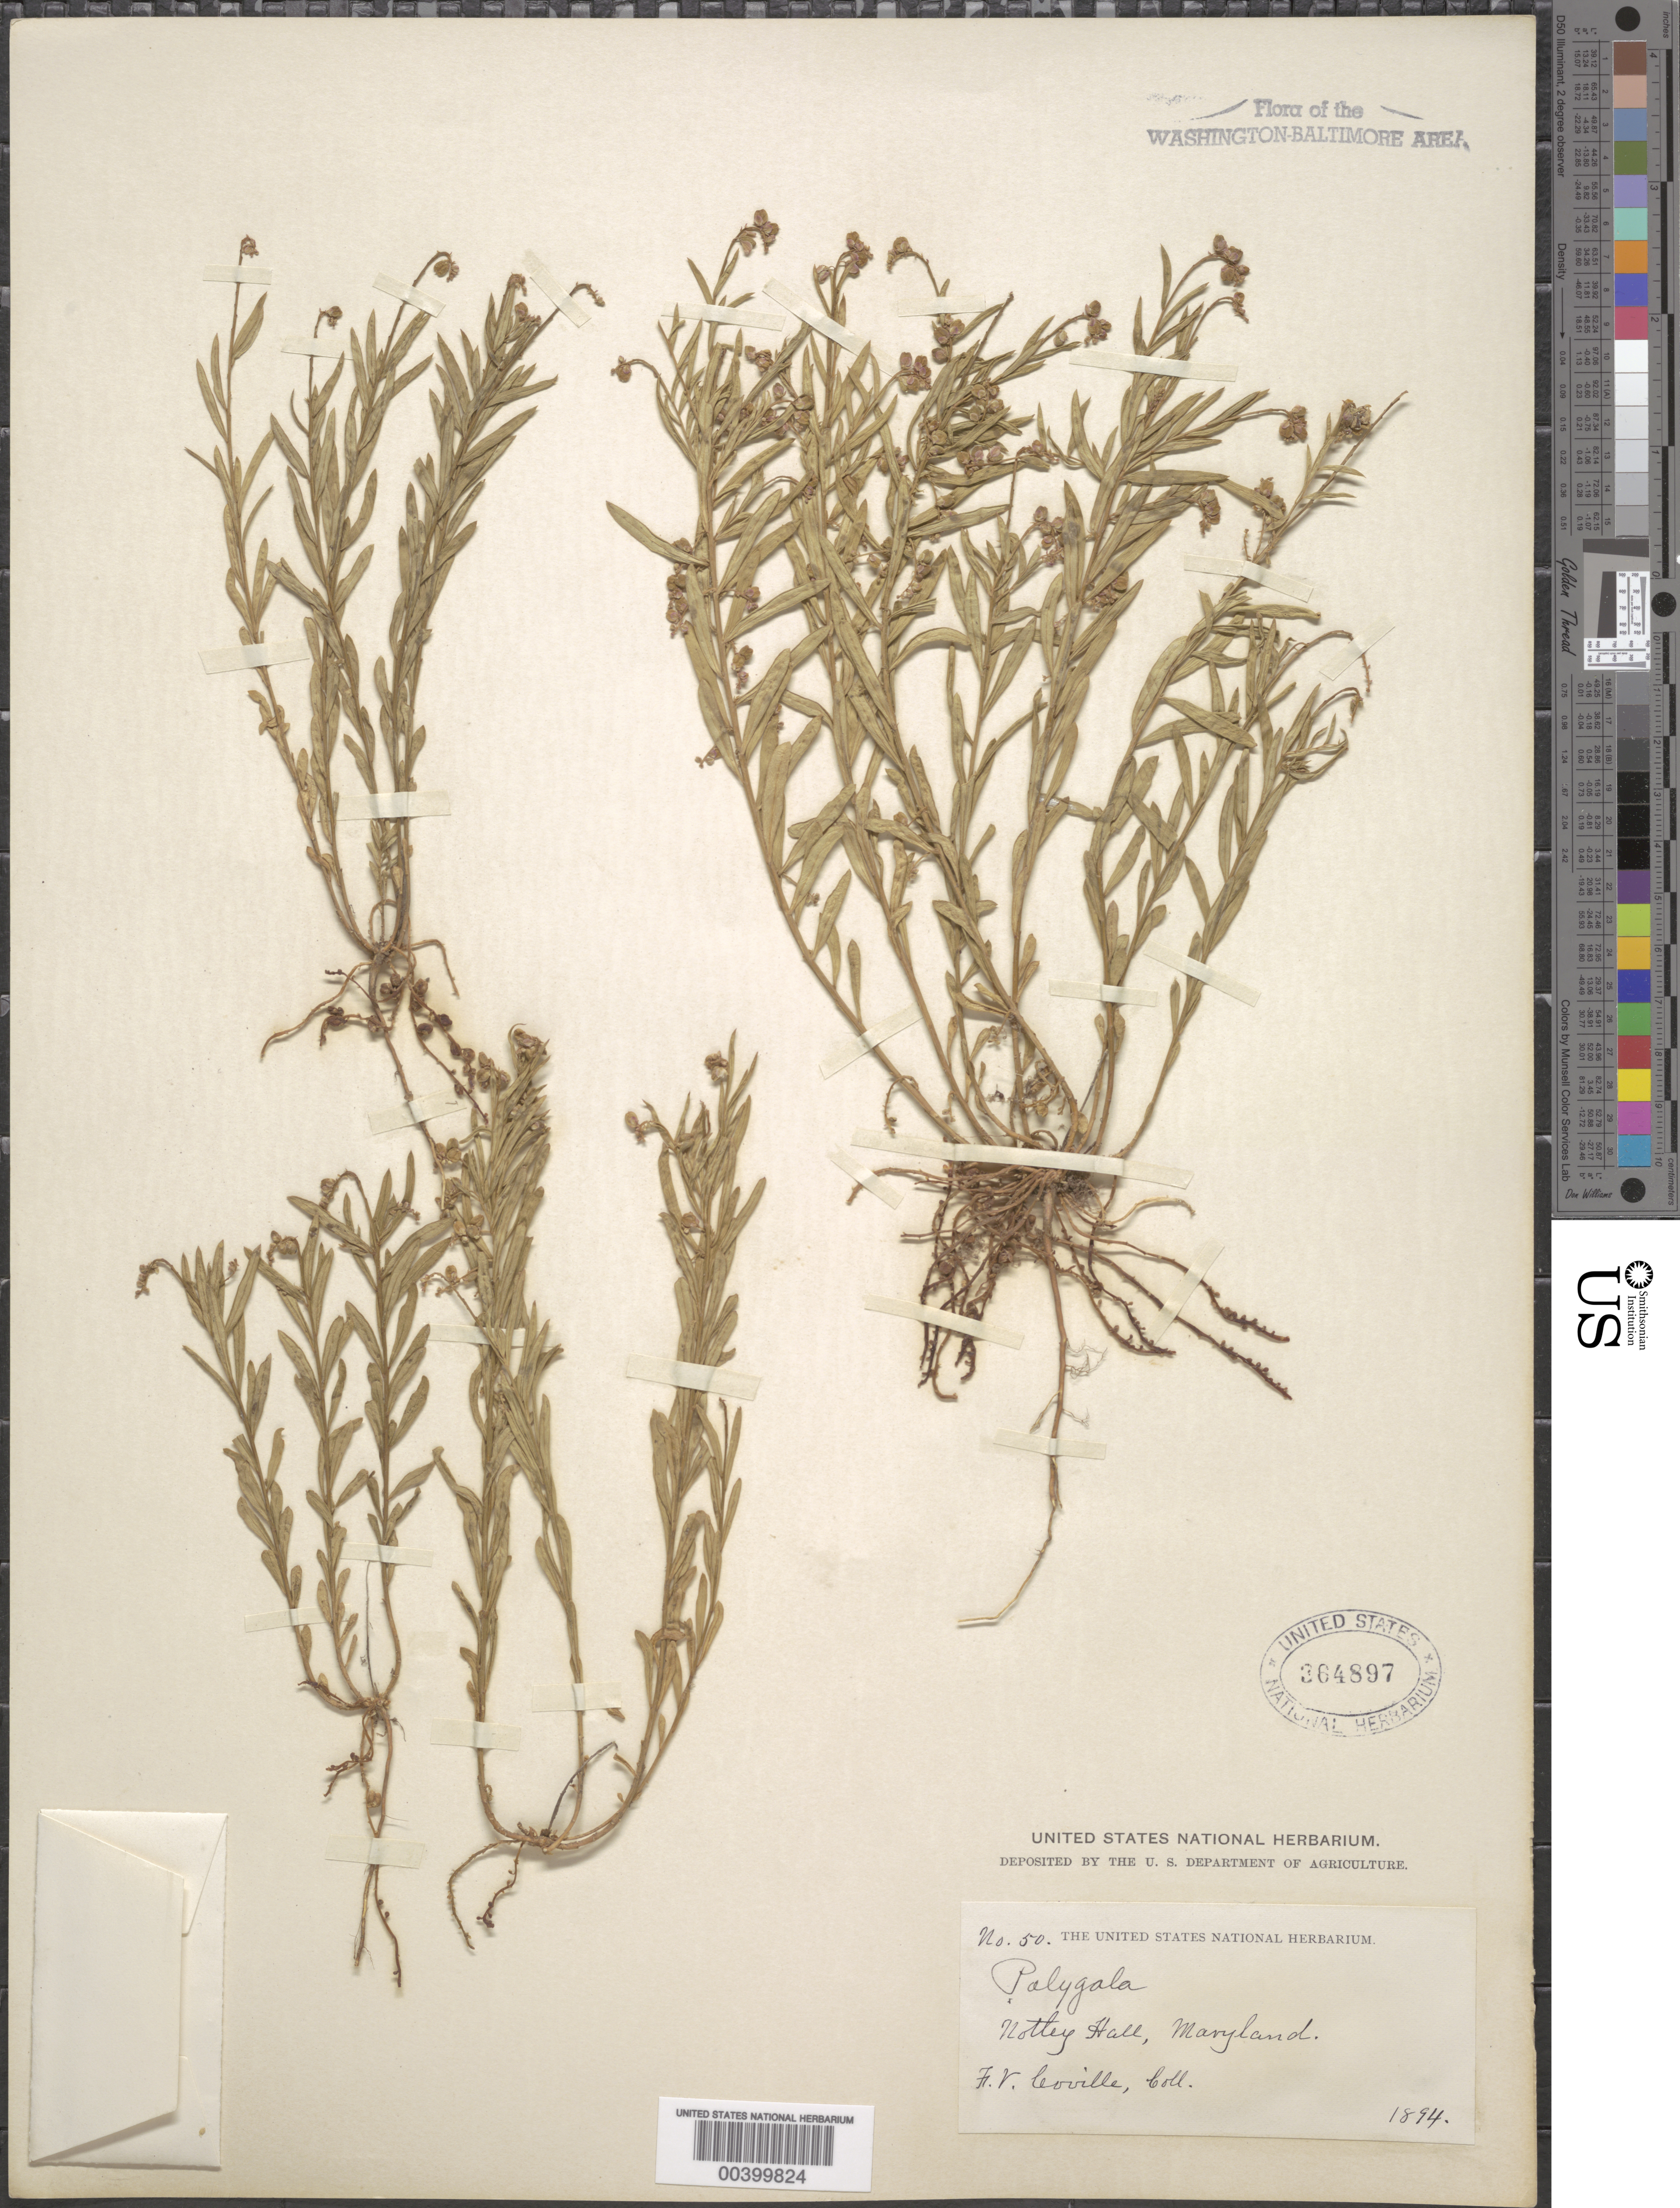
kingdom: Plantae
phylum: Tracheophyta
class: Magnoliopsida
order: Fabales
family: Polygalaceae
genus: Polygala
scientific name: Polygala polygama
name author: Walter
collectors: F. V. Coville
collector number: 50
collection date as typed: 1894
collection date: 1894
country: United States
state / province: Maryland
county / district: Prince George's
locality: Notley Hall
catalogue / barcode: US 364897